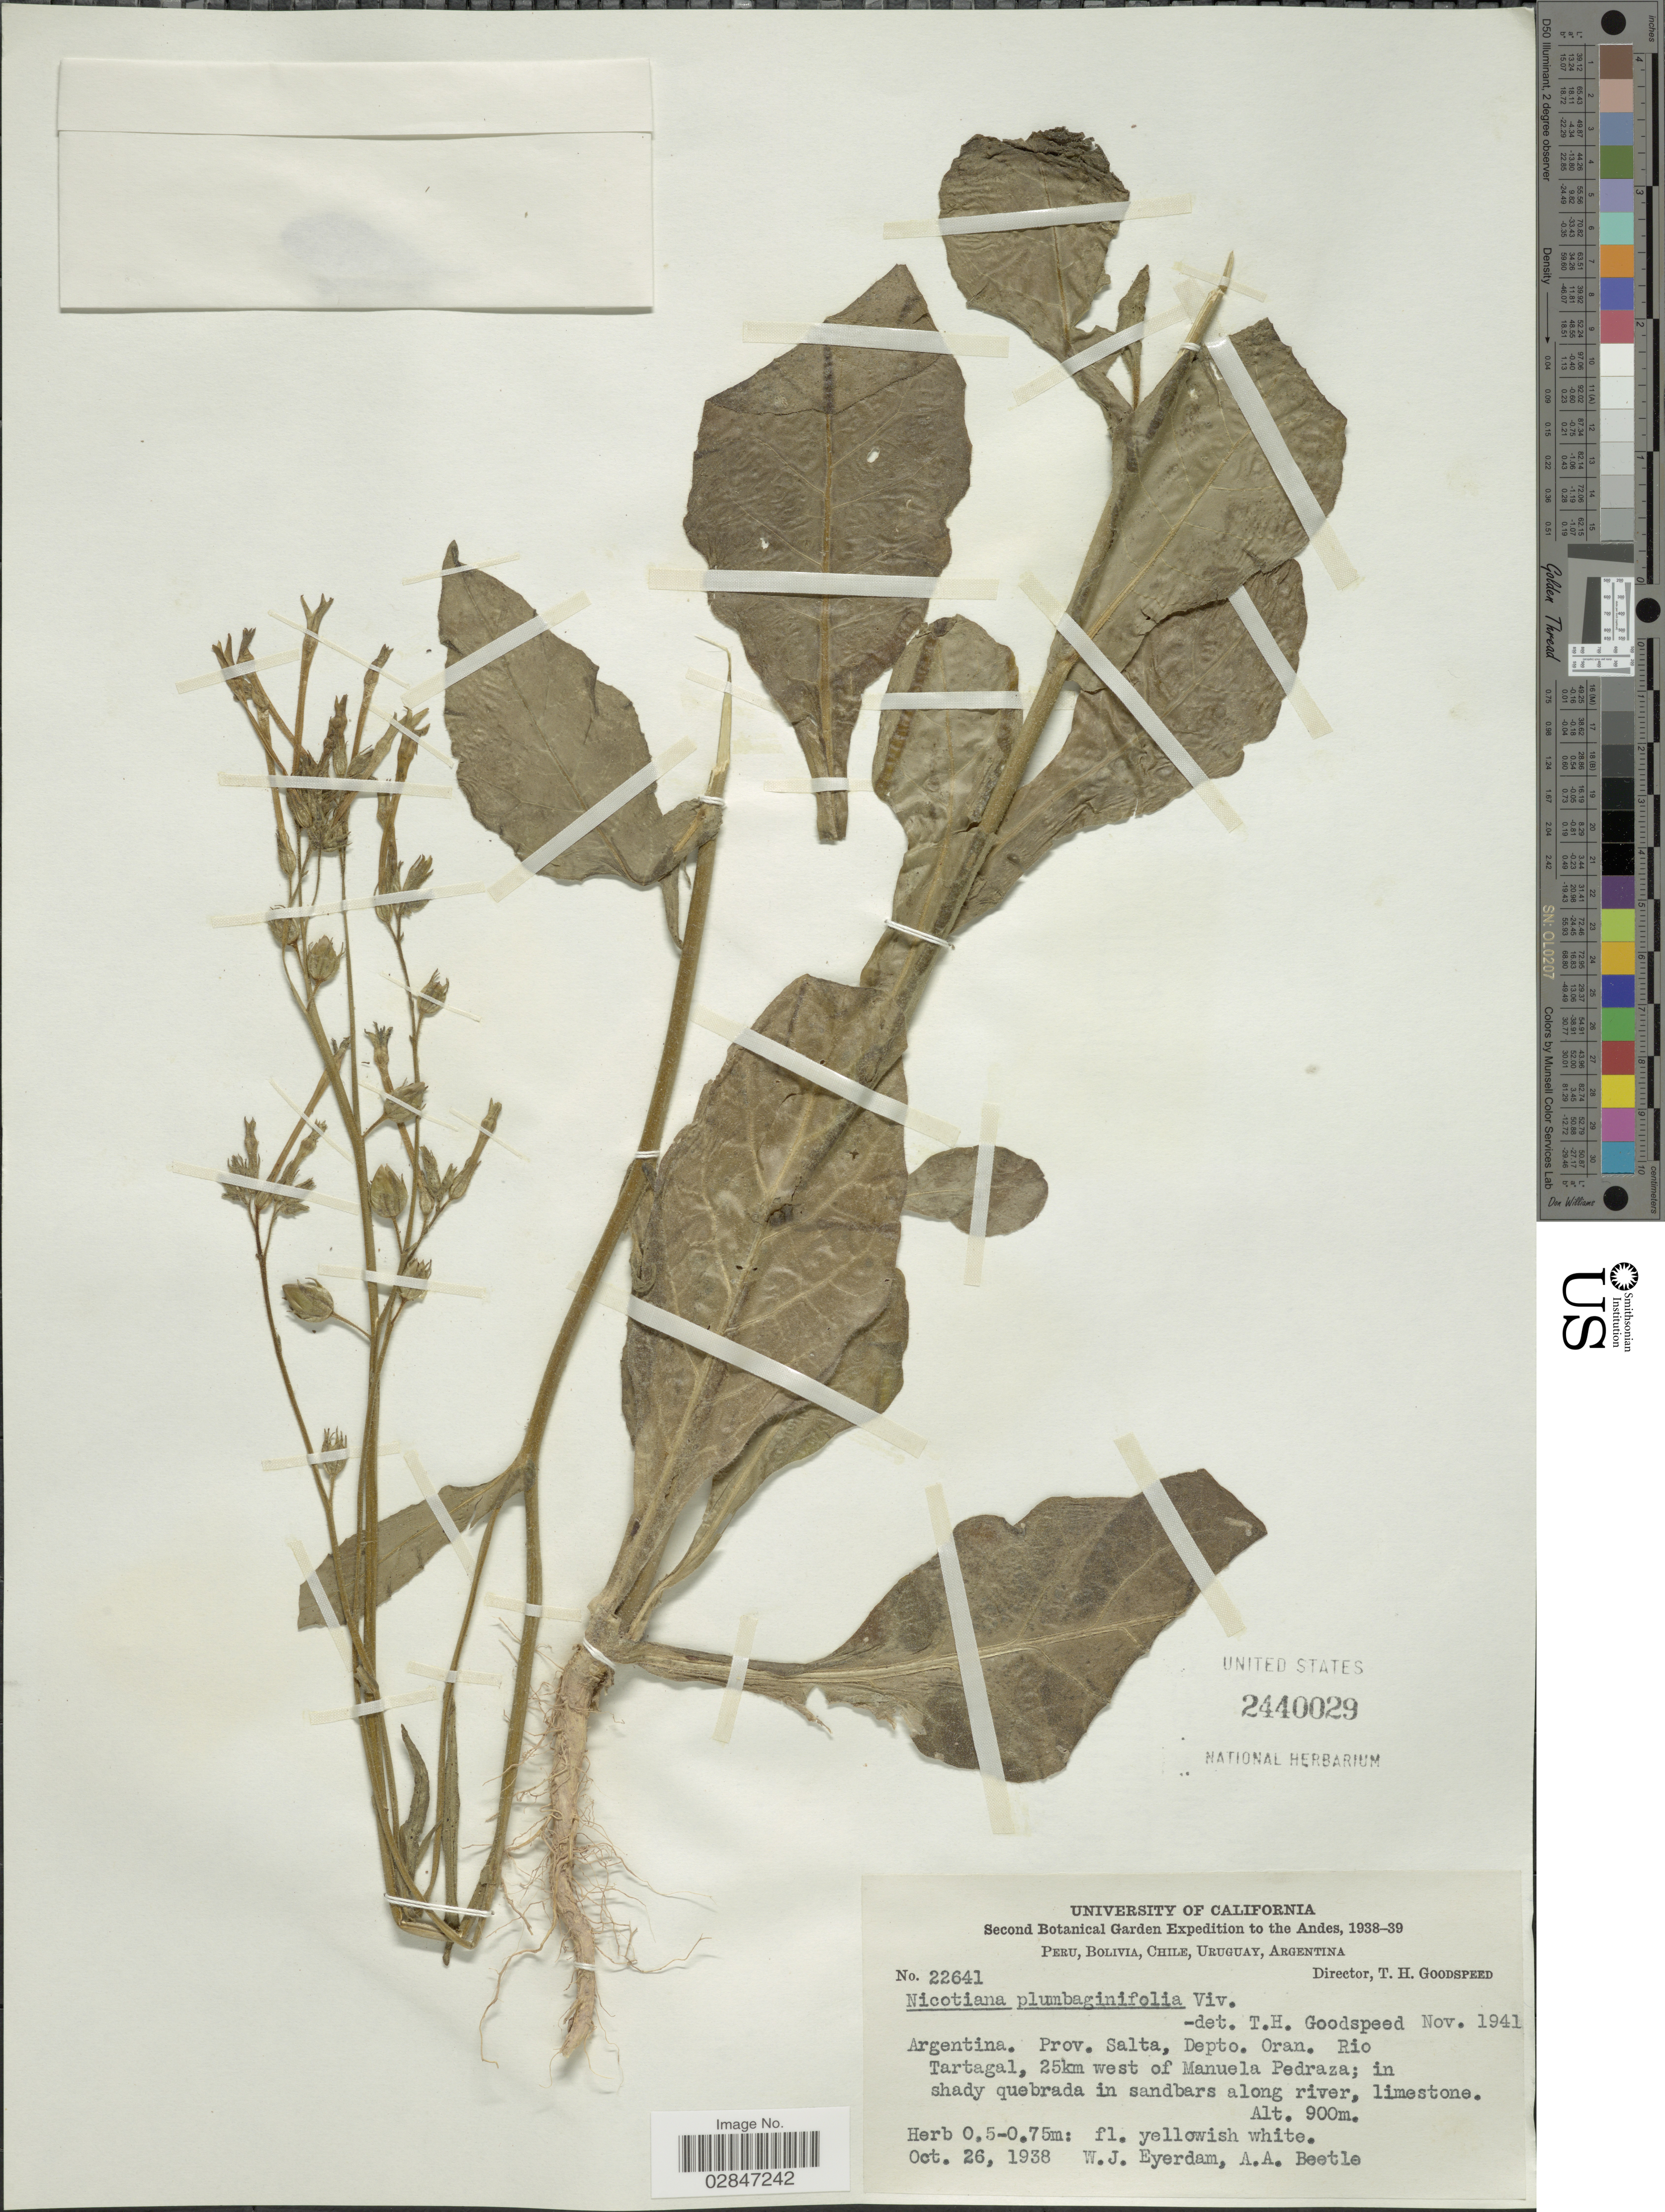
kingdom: Plantae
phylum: Tracheophyta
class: Magnoliopsida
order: Solanales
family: Solanaceae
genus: Nicotiana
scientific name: Nicotiana plumbaginifolia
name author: Viv.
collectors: W. J. Eyerdam & A. A. Beetle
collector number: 22641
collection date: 1938-10-26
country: Argentina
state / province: Salta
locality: The Andes, Prov. Salta, Depto. Oran, Rio Tartagal, 25km west of Manuela Pedraza.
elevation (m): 900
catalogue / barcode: US 2440029